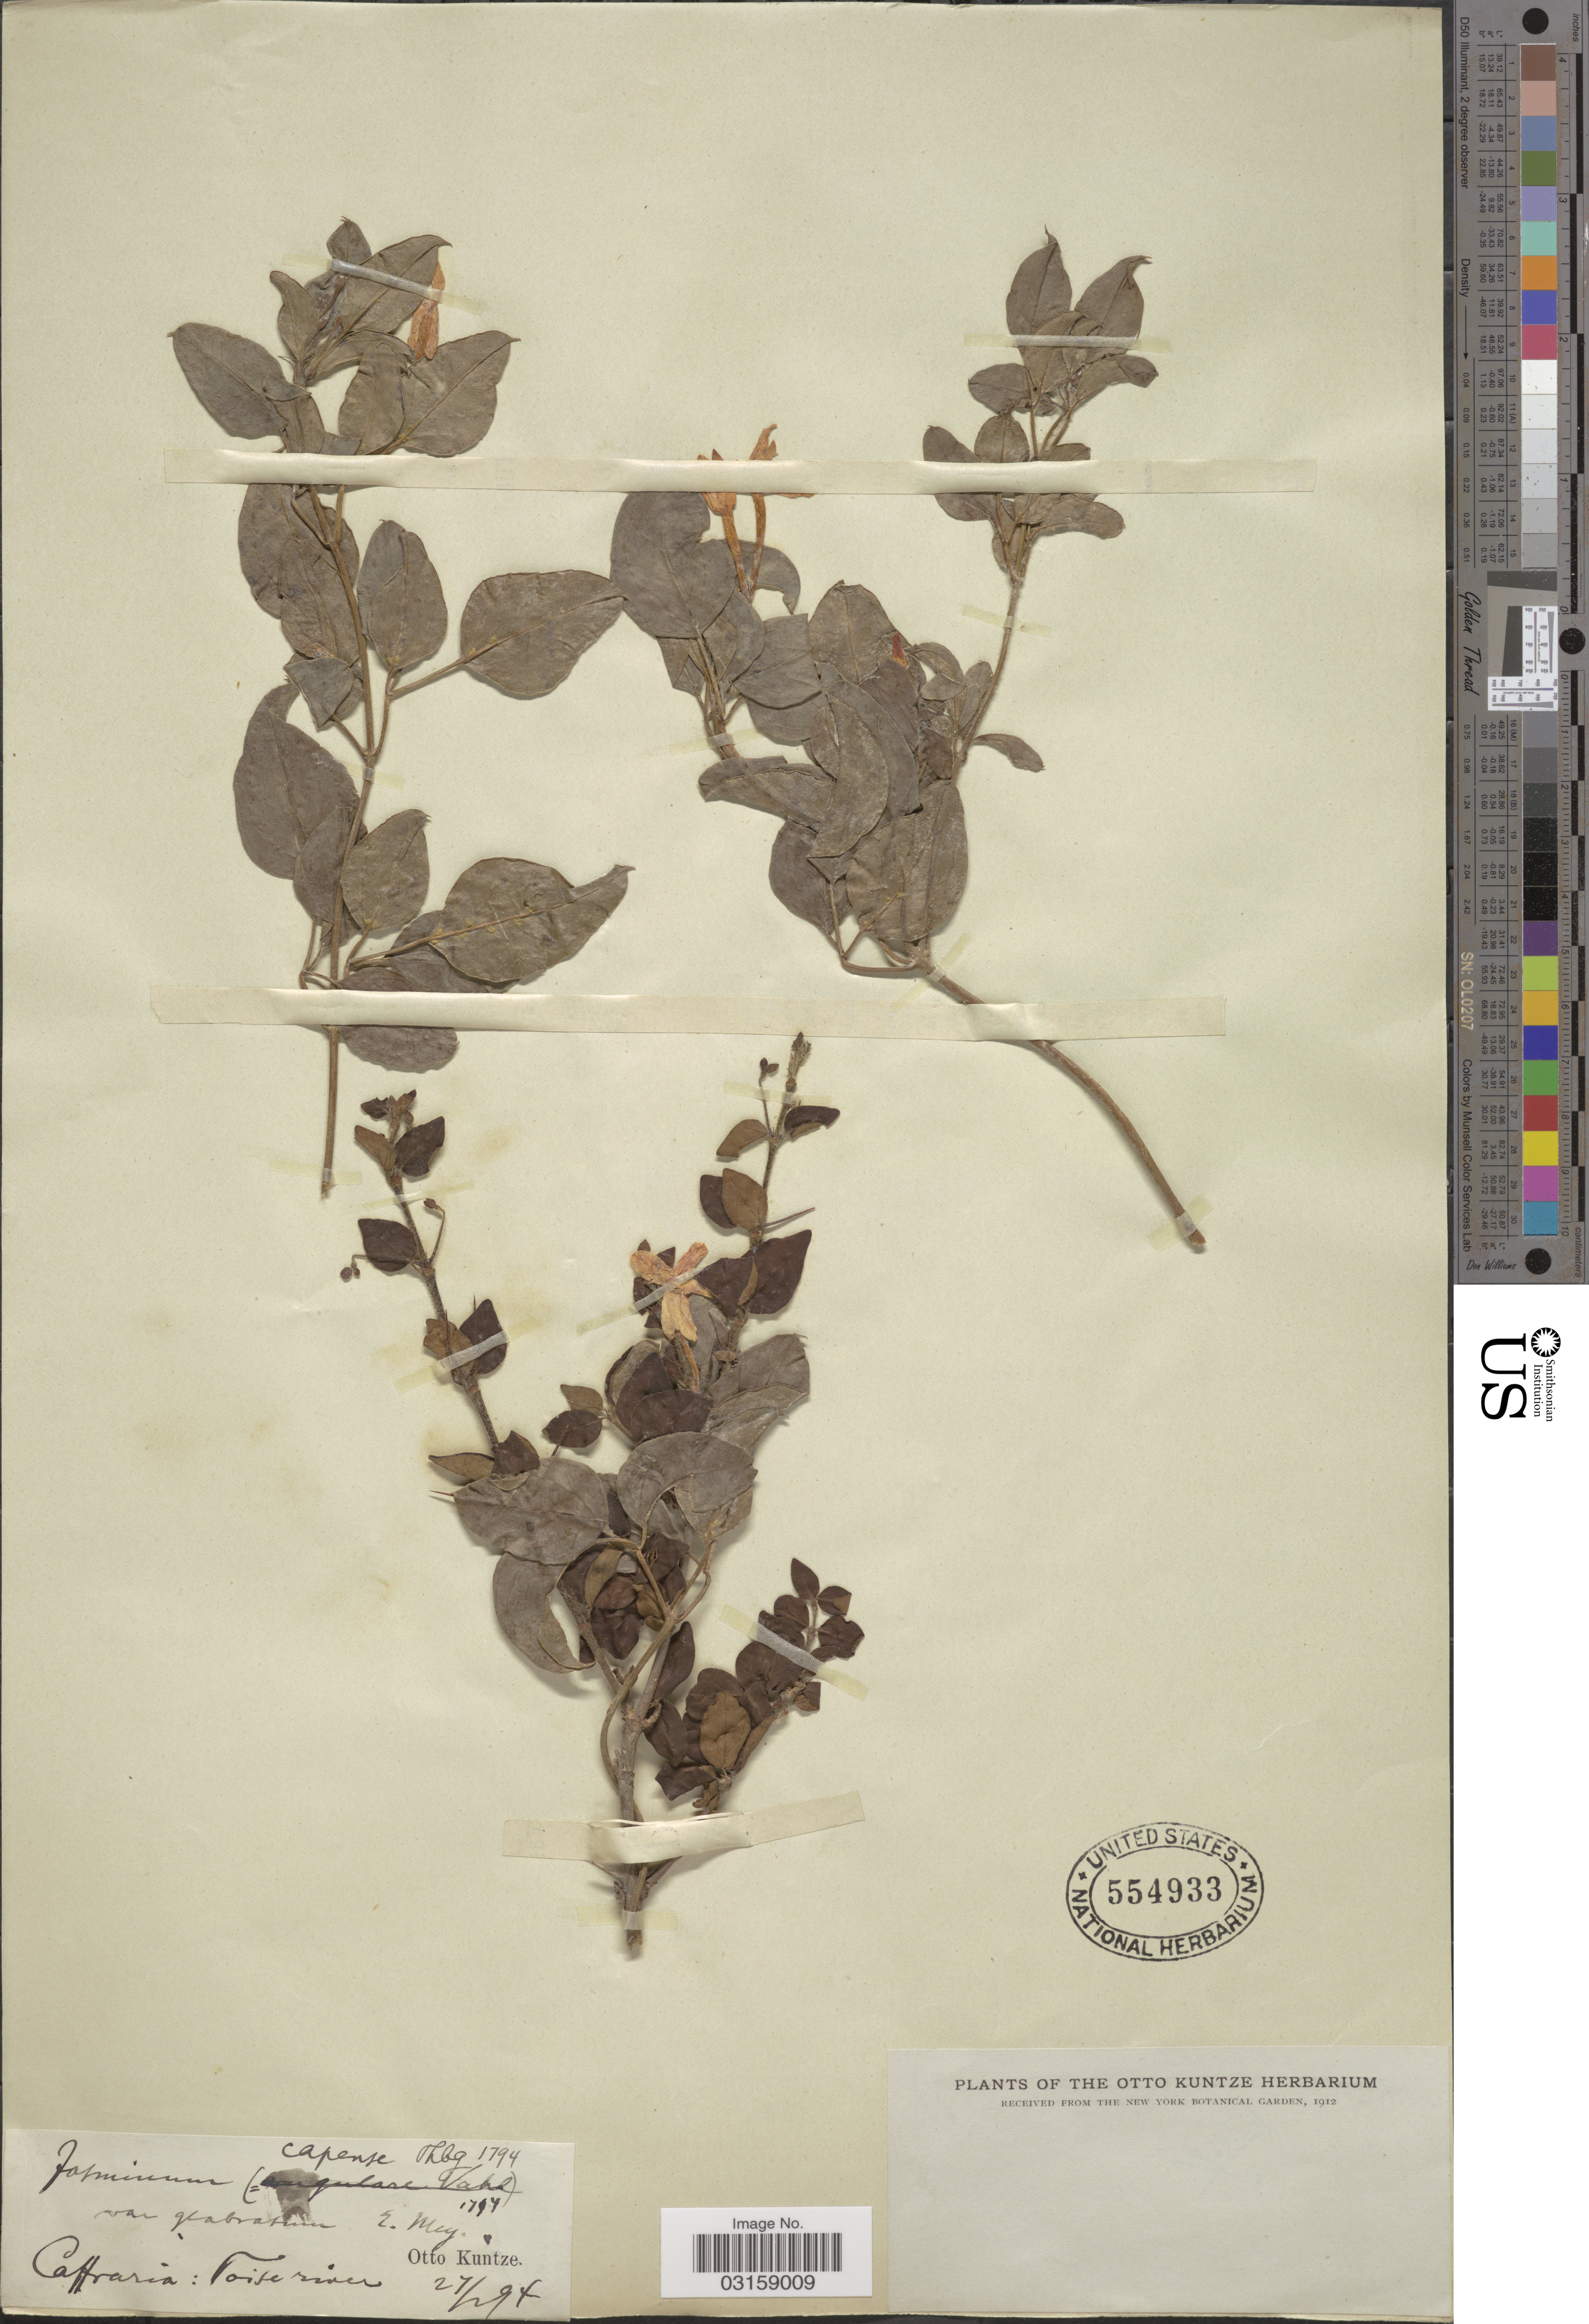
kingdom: Plantae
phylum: Tracheophyta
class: Magnoliopsida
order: Lamiales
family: Oleaceae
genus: Jasminum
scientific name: Jasminum capense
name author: Mill.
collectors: C.E.O. Kuntze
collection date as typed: Transcribed d/m/y: 27/2/94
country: South Africa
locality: Caffraria: Toise river.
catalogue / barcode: US 554933